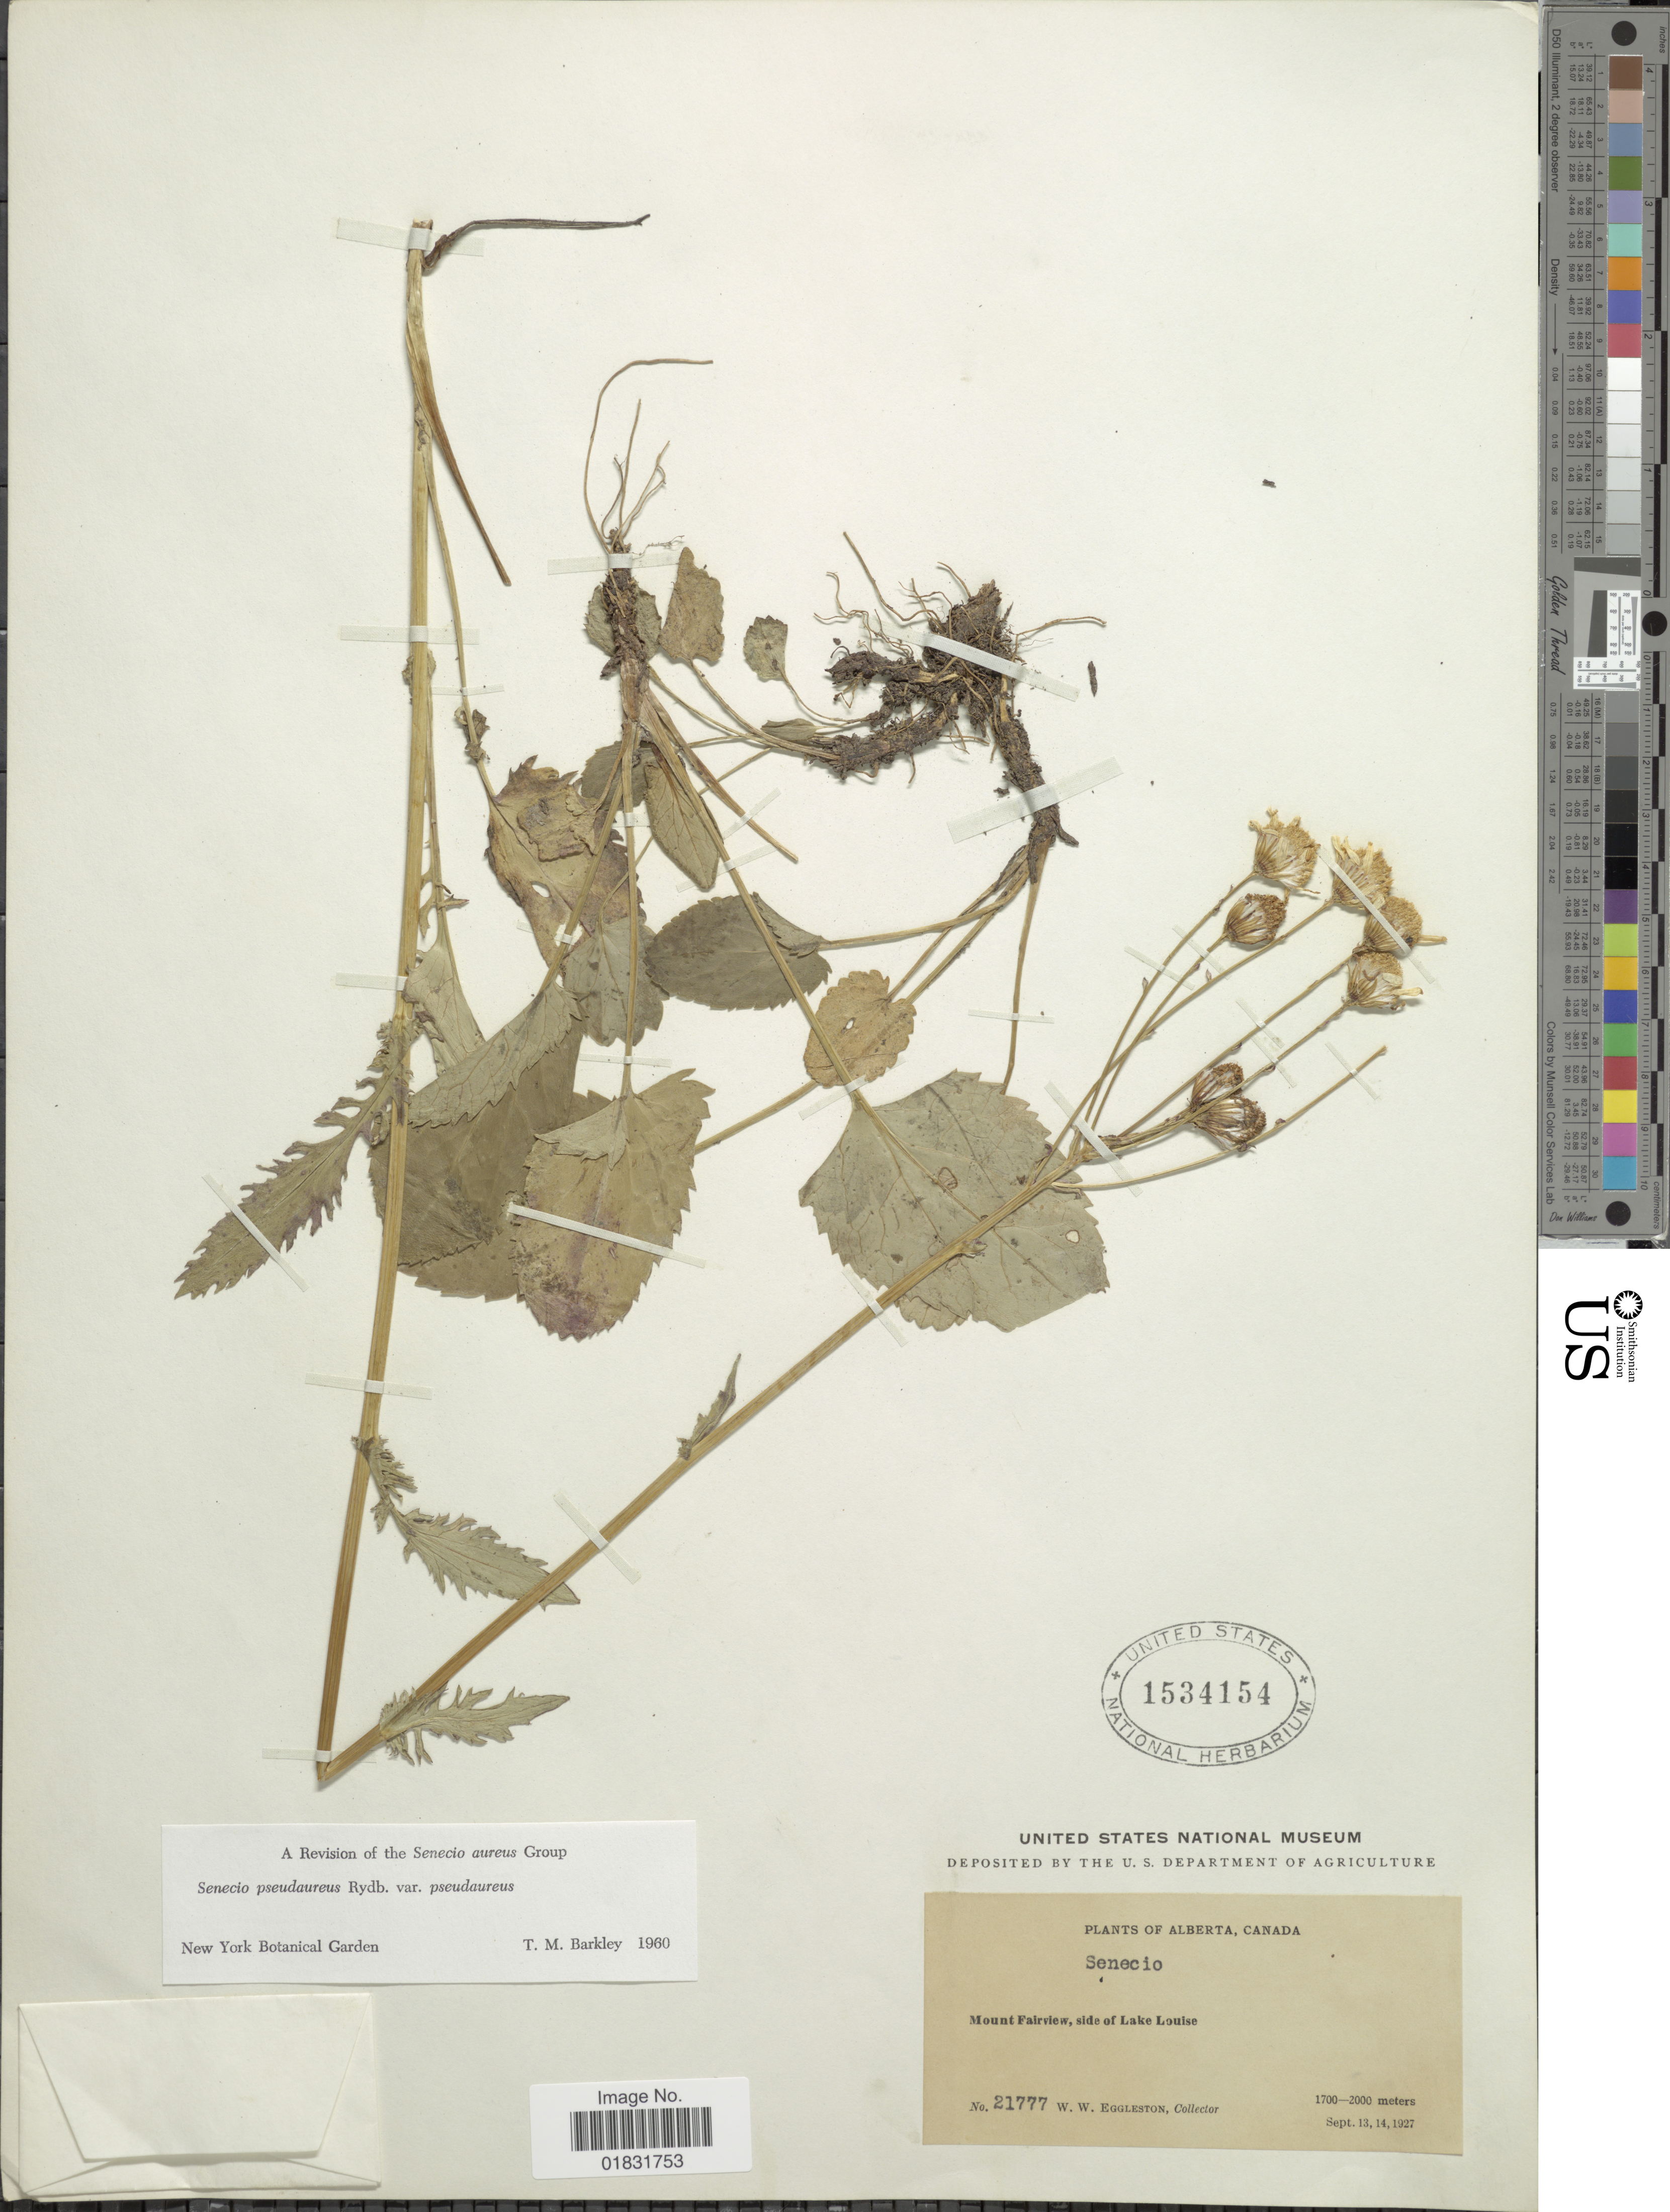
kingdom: Plantae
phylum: Tracheophyta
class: Magnoliopsida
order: Asterales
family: Asteraceae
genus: Packera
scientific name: Packera pseudaurea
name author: (Rydb.) W.A. Weber & Á. Löve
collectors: W. W. Eggleston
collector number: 21777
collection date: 1927-09-13/1927-09-14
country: Canada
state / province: Alberta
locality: Mount Fairview, side of Lake Louise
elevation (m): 1700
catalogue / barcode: US 1534154